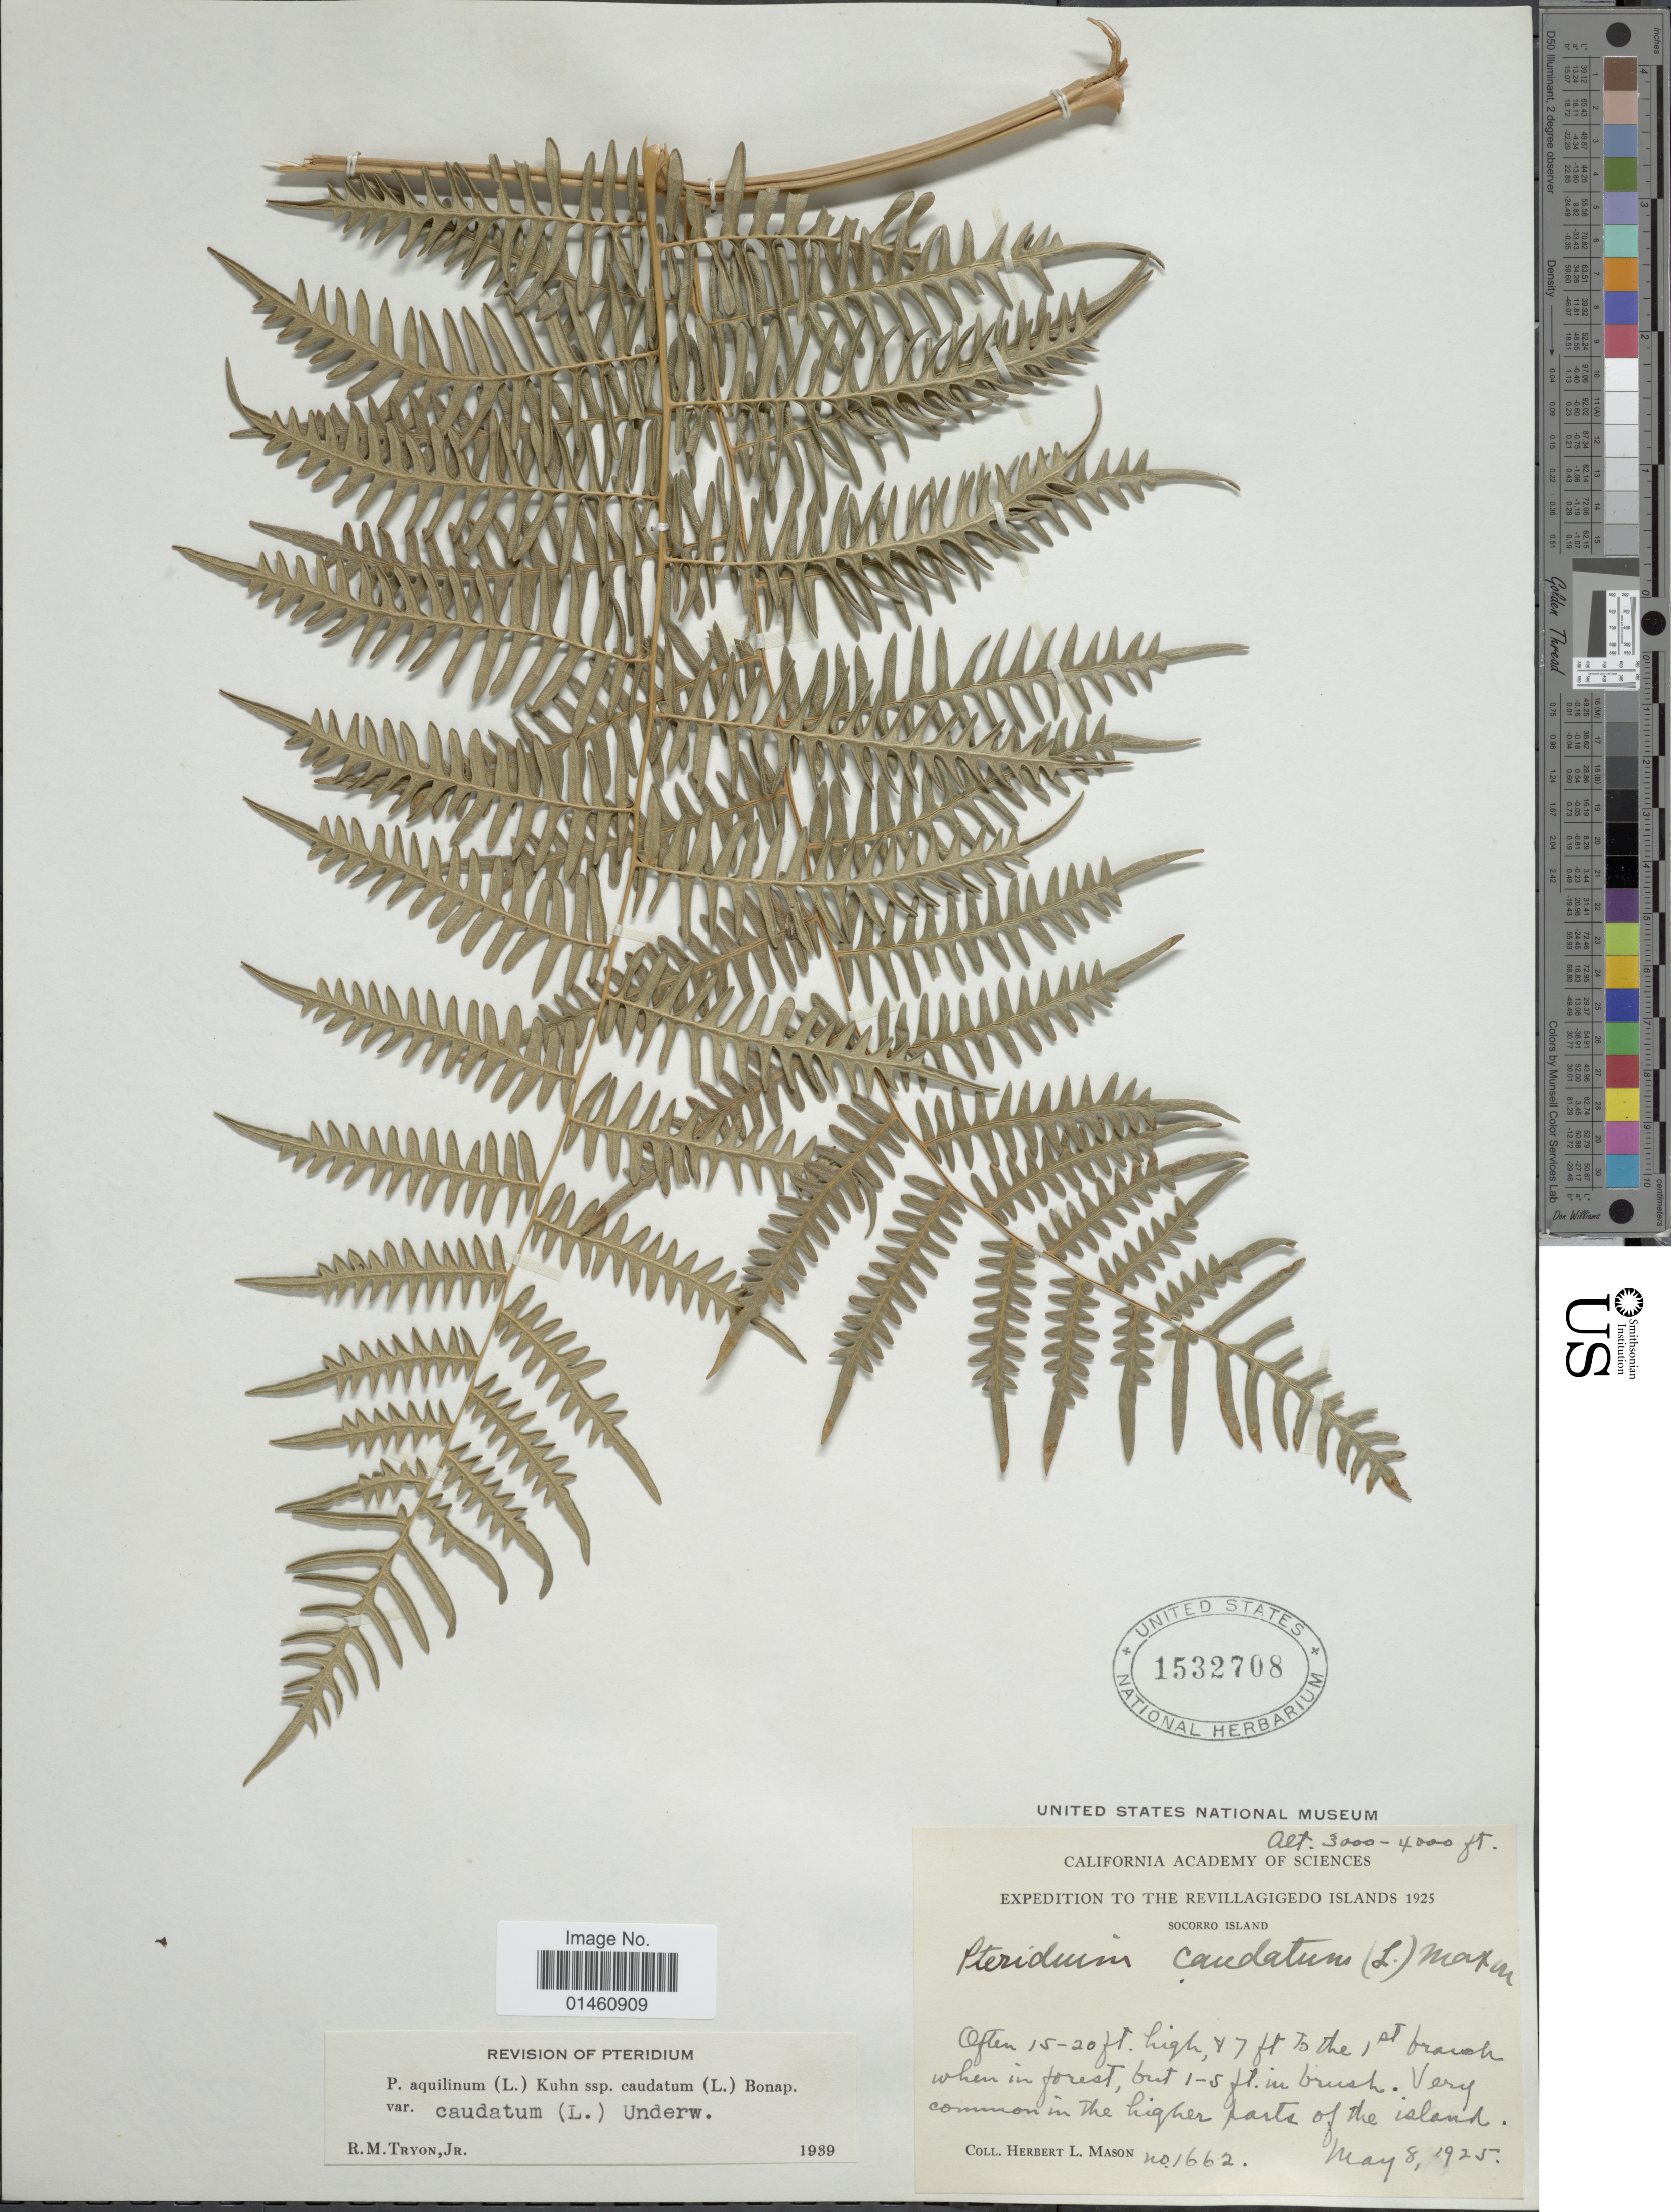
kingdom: Plantae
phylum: Tracheophyta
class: Polypodiopsida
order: Polypodiales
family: Dennstaedtiaceae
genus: Pteridium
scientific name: Pteridium caudatum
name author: (L.) Maxon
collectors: H. L. Mason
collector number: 1662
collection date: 1925-05-08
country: Mexico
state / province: Colima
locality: The Revillagigedo Islands, Socorro Island, very common in the higher parts of the Island.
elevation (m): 914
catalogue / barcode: US 1532708